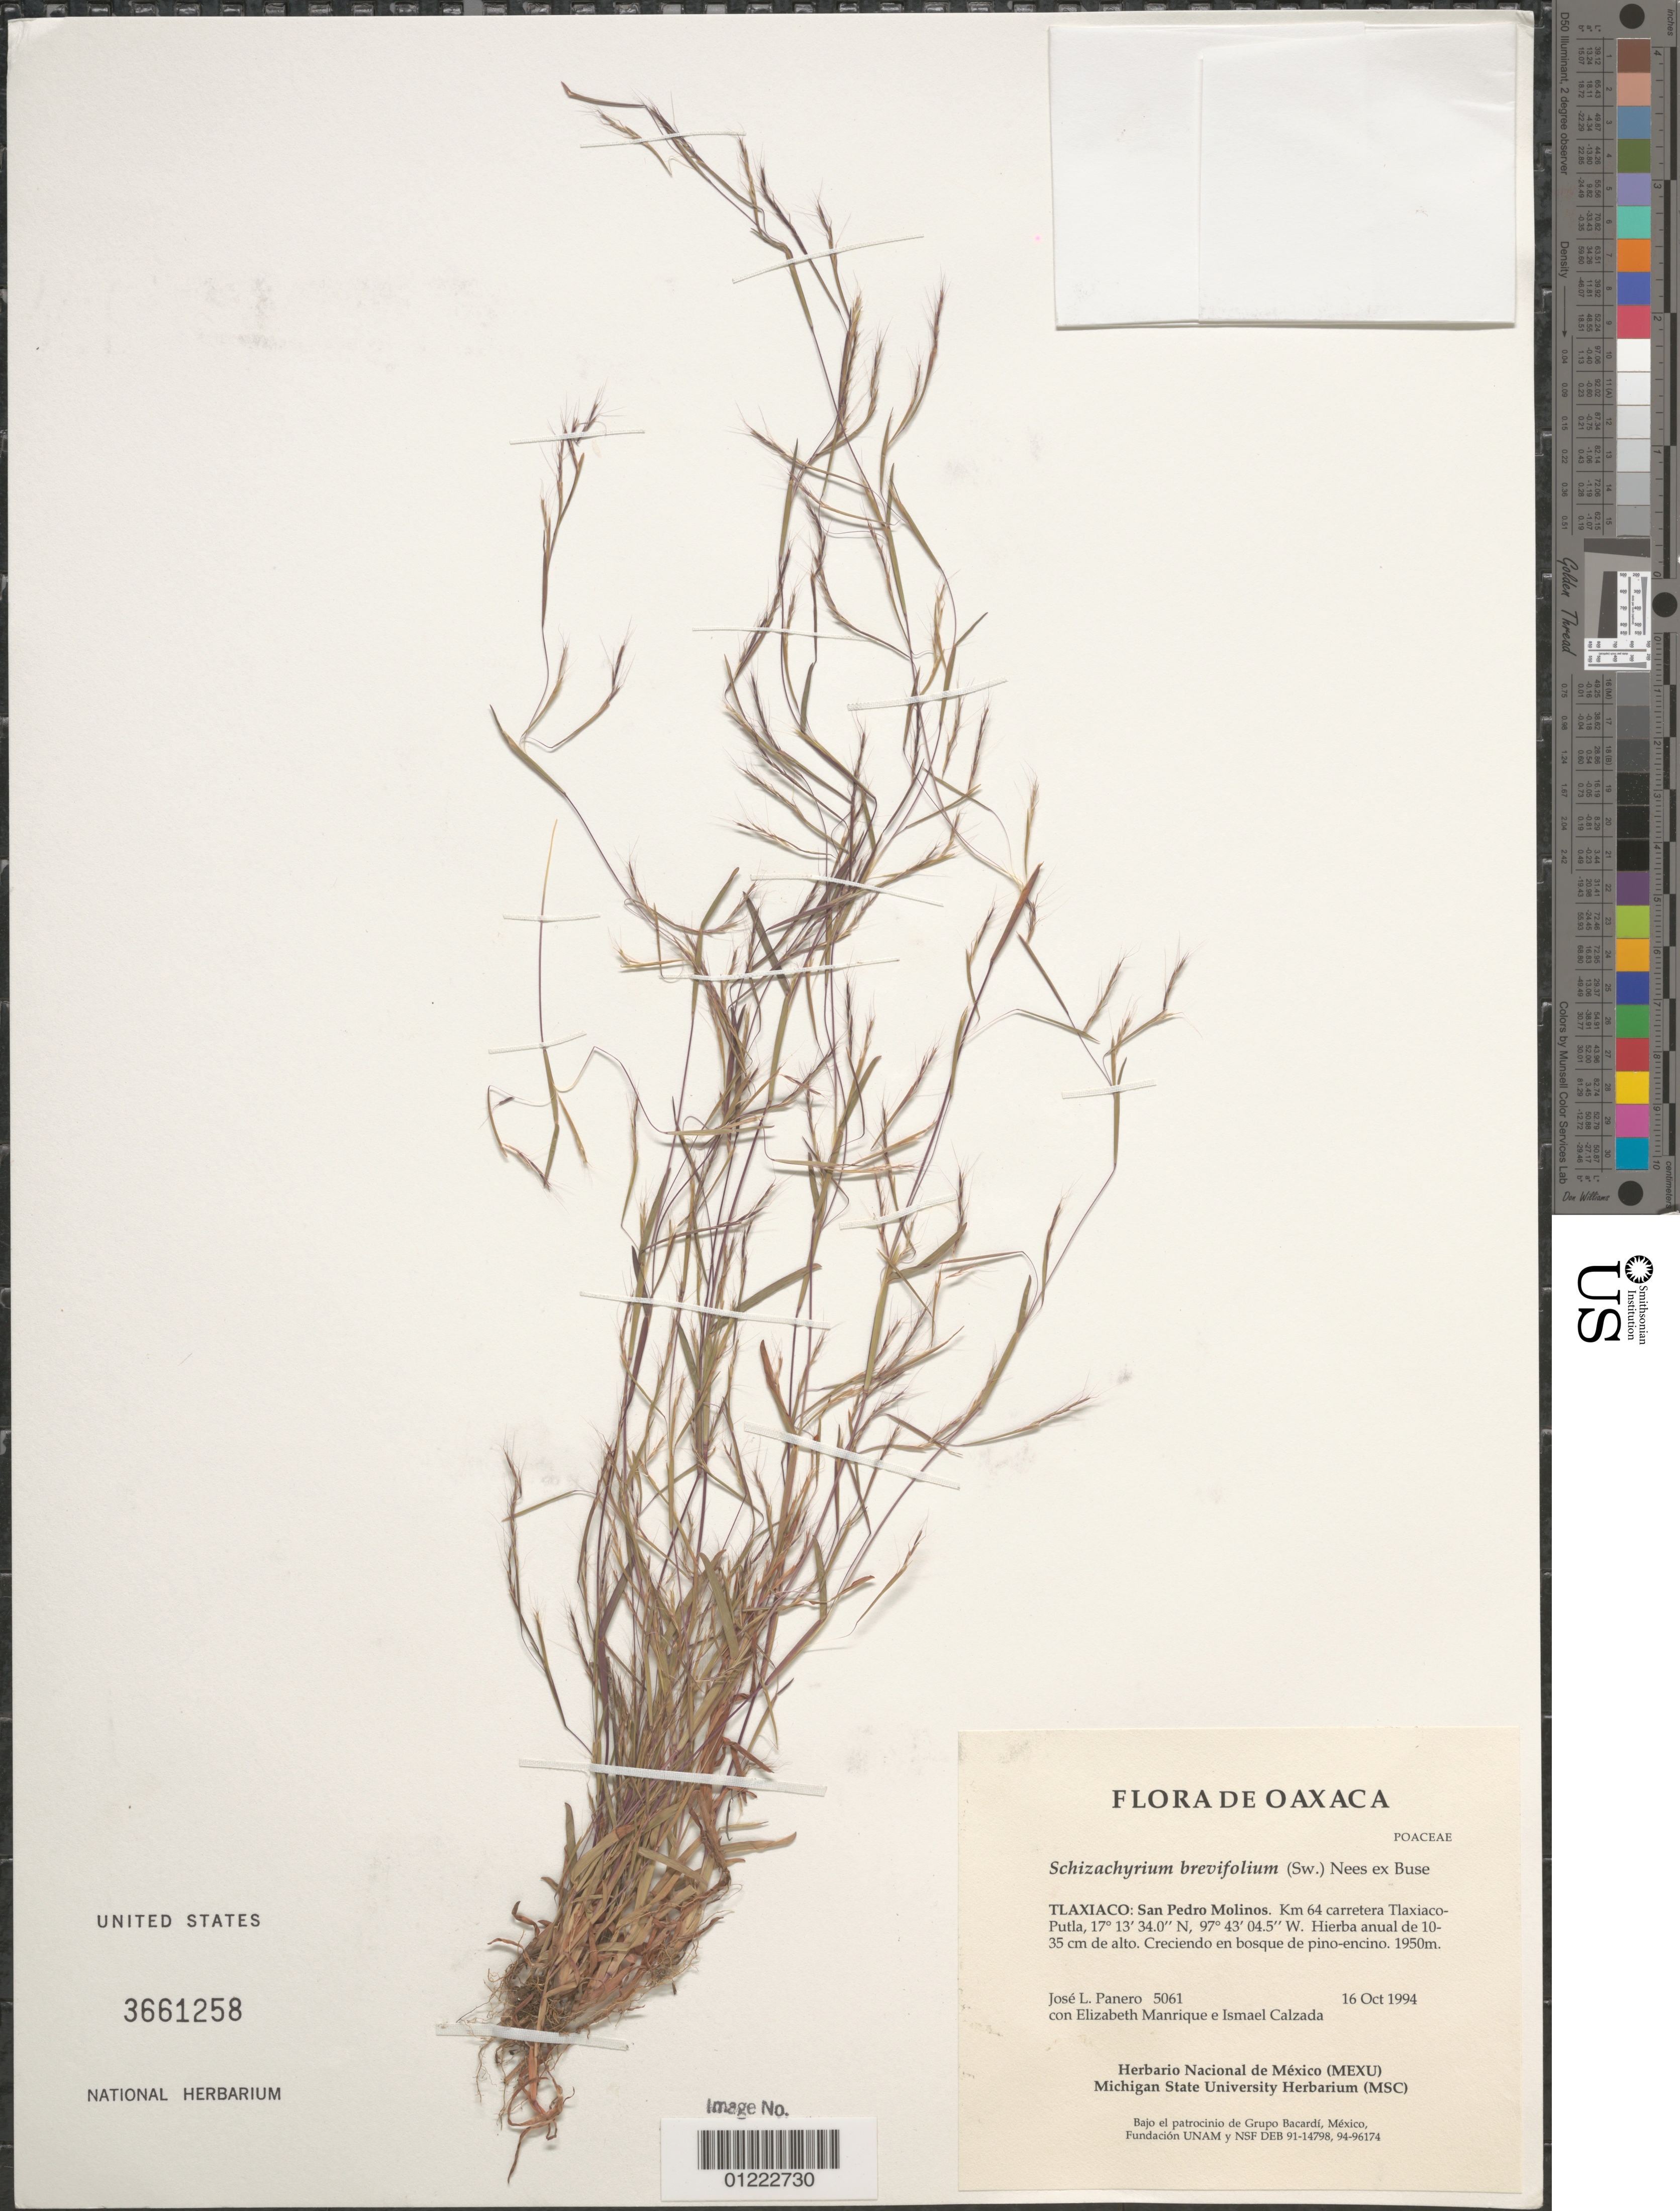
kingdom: Plantae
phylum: Tracheophyta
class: Liliopsida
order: Poales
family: Poaceae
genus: Schizachyrium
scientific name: Schizachyrium brevifolium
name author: (Sw.) Nees ex Büse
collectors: J. L. Panero, E. Manrique & J. I. Calzada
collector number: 5061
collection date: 1994-10-16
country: Mexico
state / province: Oaxaca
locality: Tlaxiaco: San Pedro Molinos. Km 64 carretera Tlaxiaco- Putla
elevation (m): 1950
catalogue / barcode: US 3661258